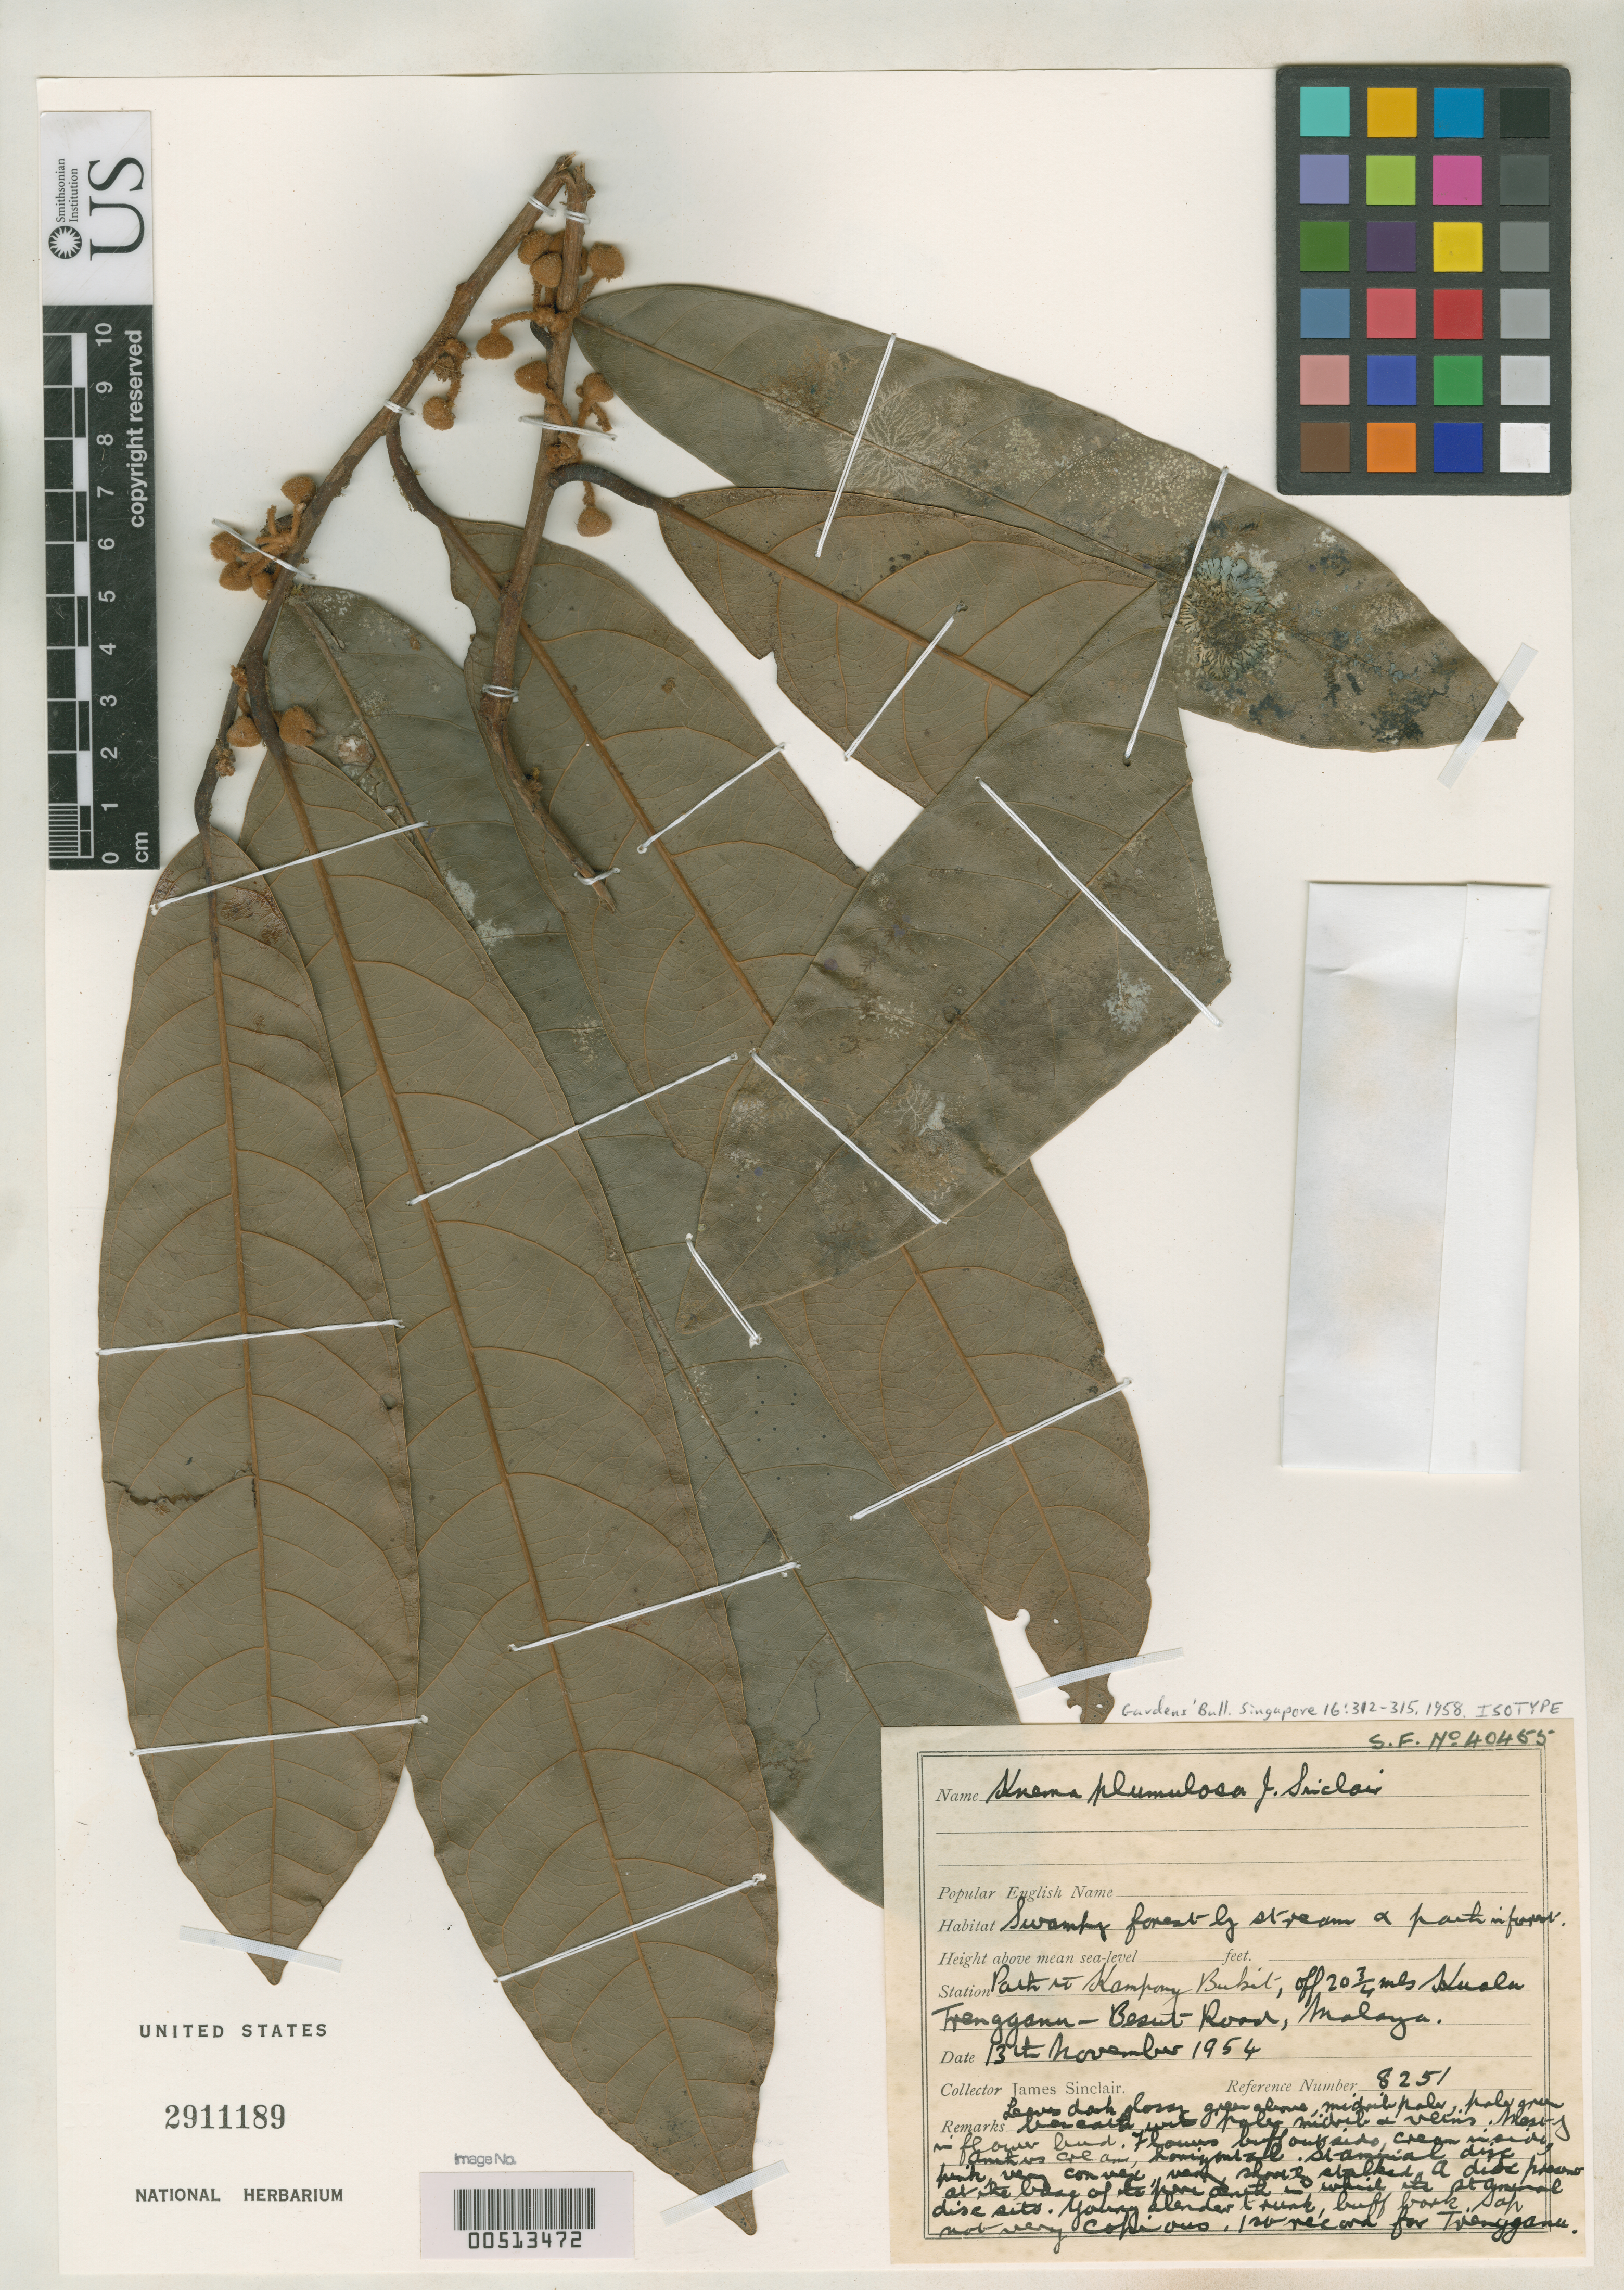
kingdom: Plantae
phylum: Tracheophyta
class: Magnoliopsida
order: Magnoliales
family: Myristicaceae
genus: Knema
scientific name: Knema plumulosa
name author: J. Sinclair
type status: Isotype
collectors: J. Sinclair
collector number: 8251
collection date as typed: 13 Nov 1954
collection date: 1954-11-13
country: Malaysia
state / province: Terengganu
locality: Path to Kampanybikit, of 20 3/4 mi Kuala, Tregganu - Besut road. [Malay Peninsula]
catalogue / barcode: US 2911189